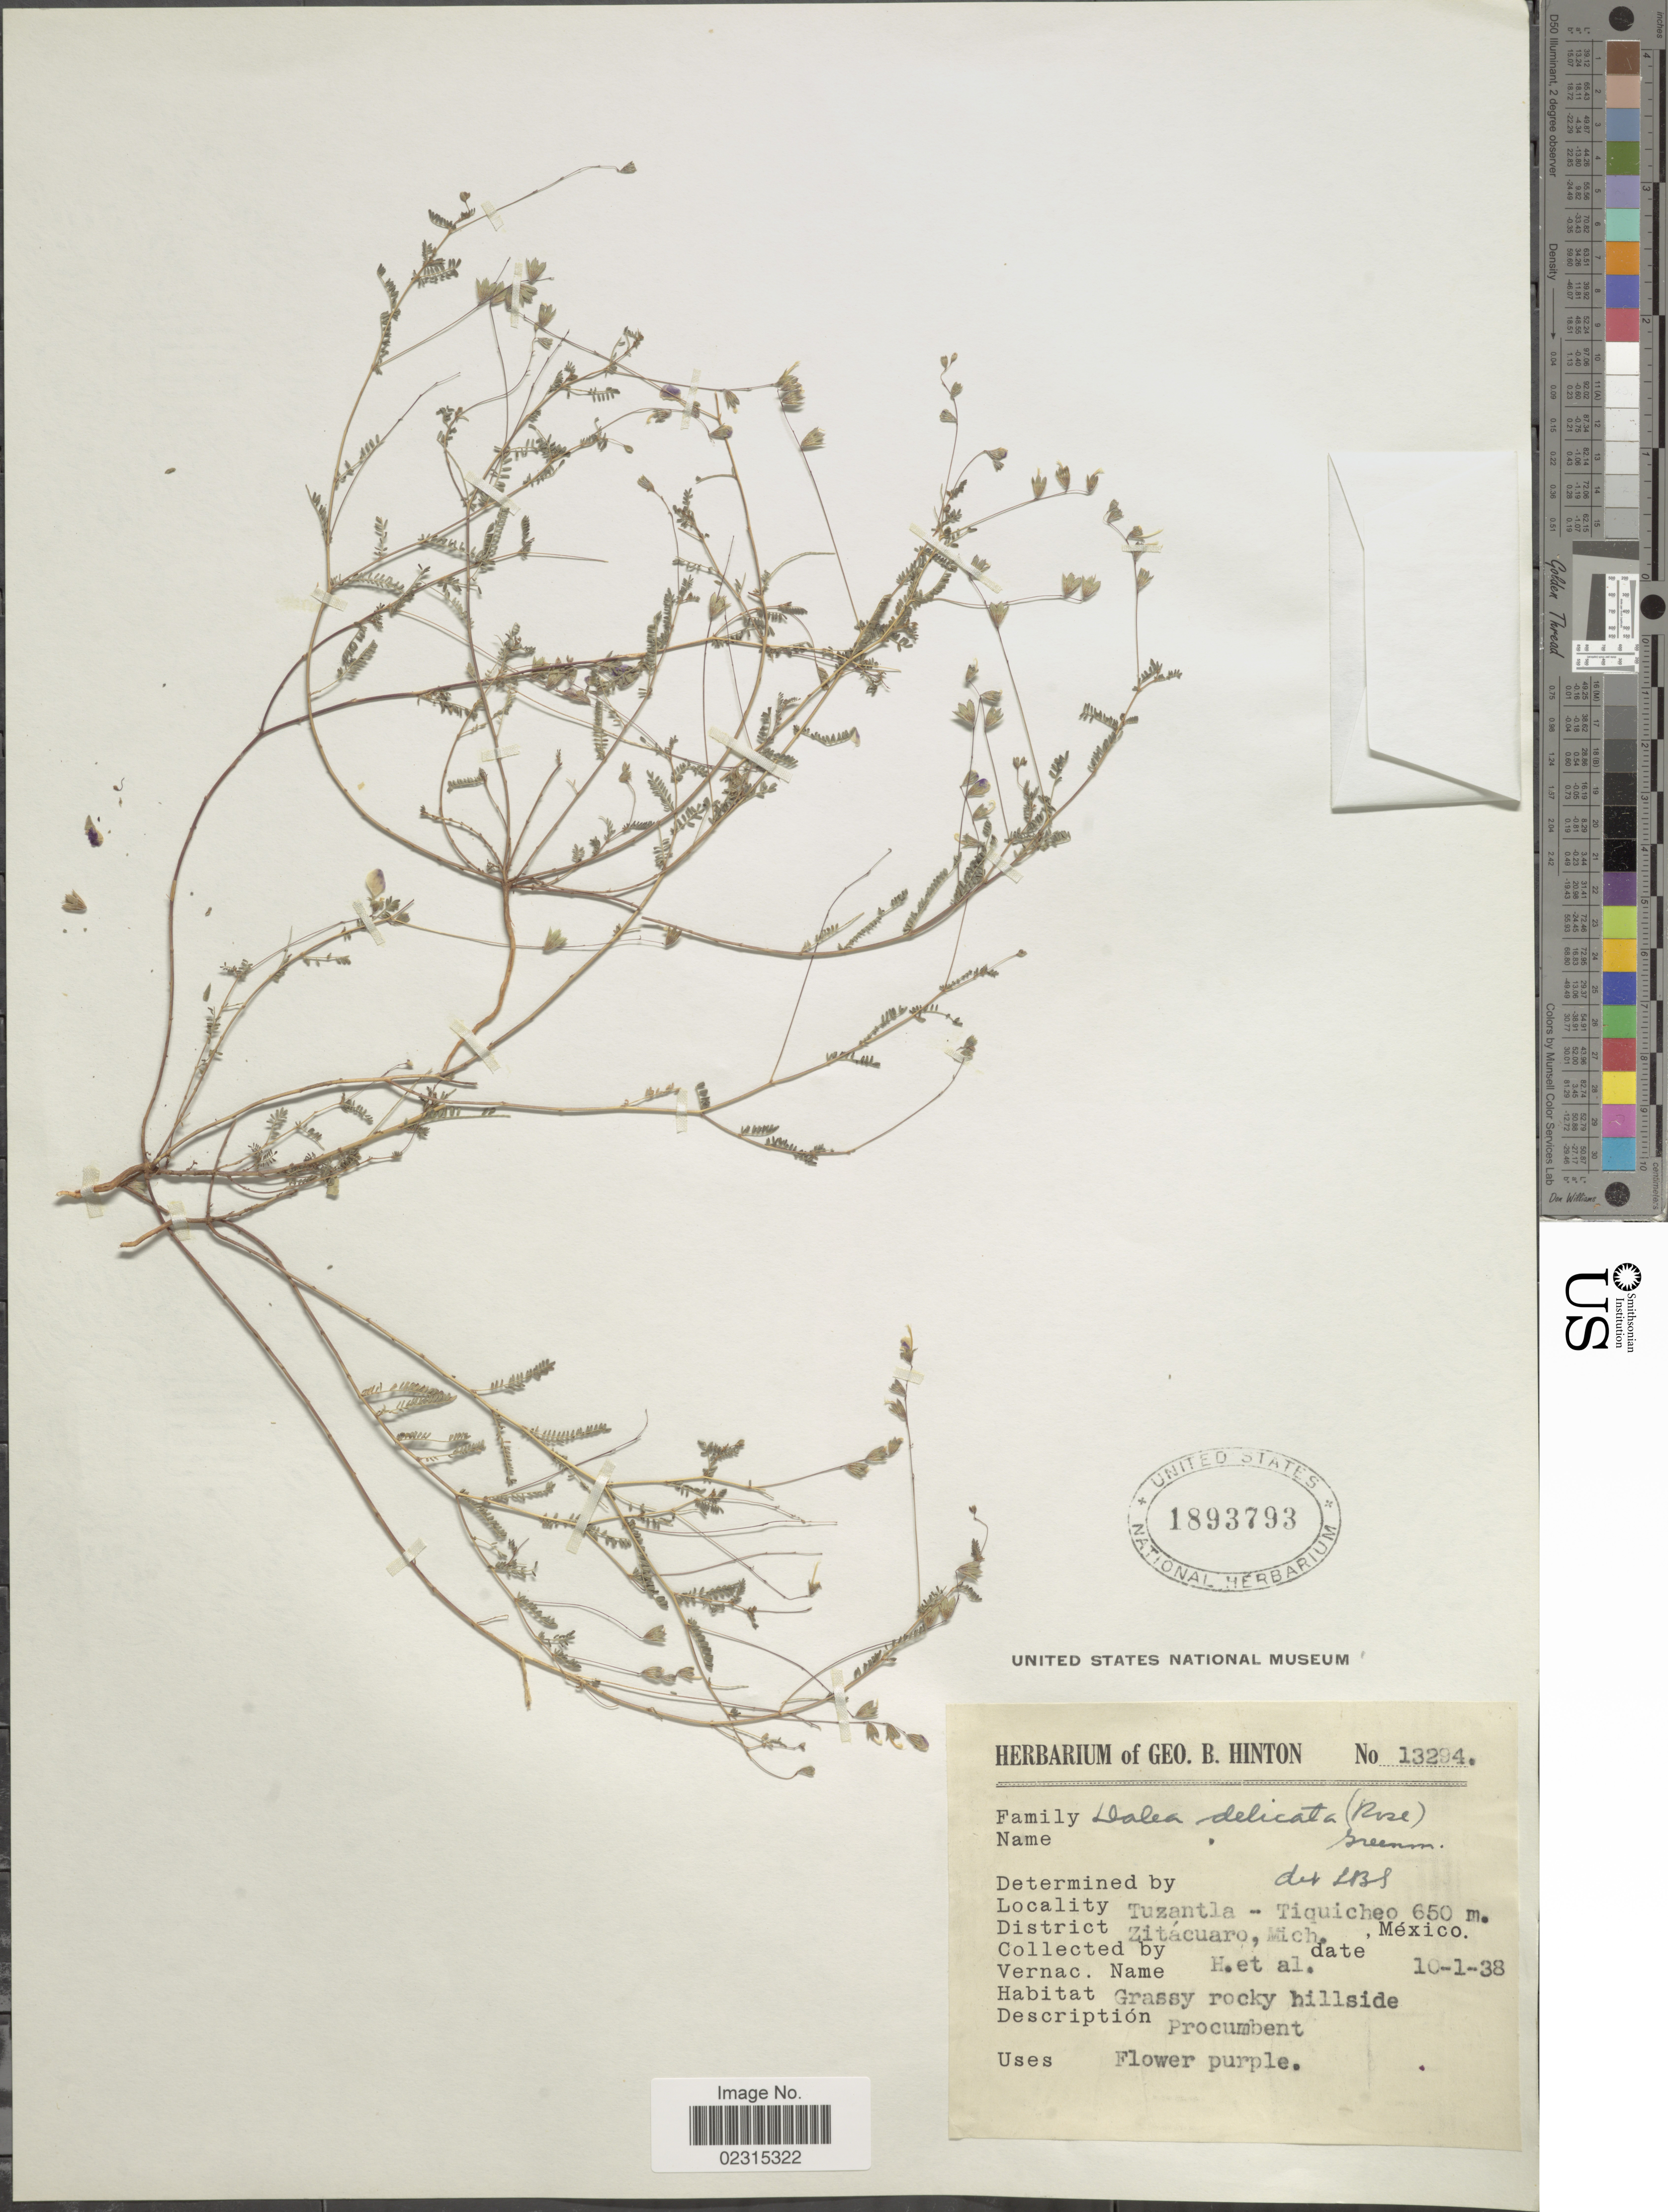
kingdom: Plantae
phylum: Tracheophyta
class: Magnoliopsida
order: Fabales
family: Fabaceae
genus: Marina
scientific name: Marina gracilis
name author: Liebm.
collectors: G. B. Hinton & et al.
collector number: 13294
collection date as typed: Transcribed d/m/y: 1/10/38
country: Mexico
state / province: Michoacán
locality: Tuzantla - Tiquicheo, District Zitácuaro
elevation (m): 650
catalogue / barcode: US 1893793